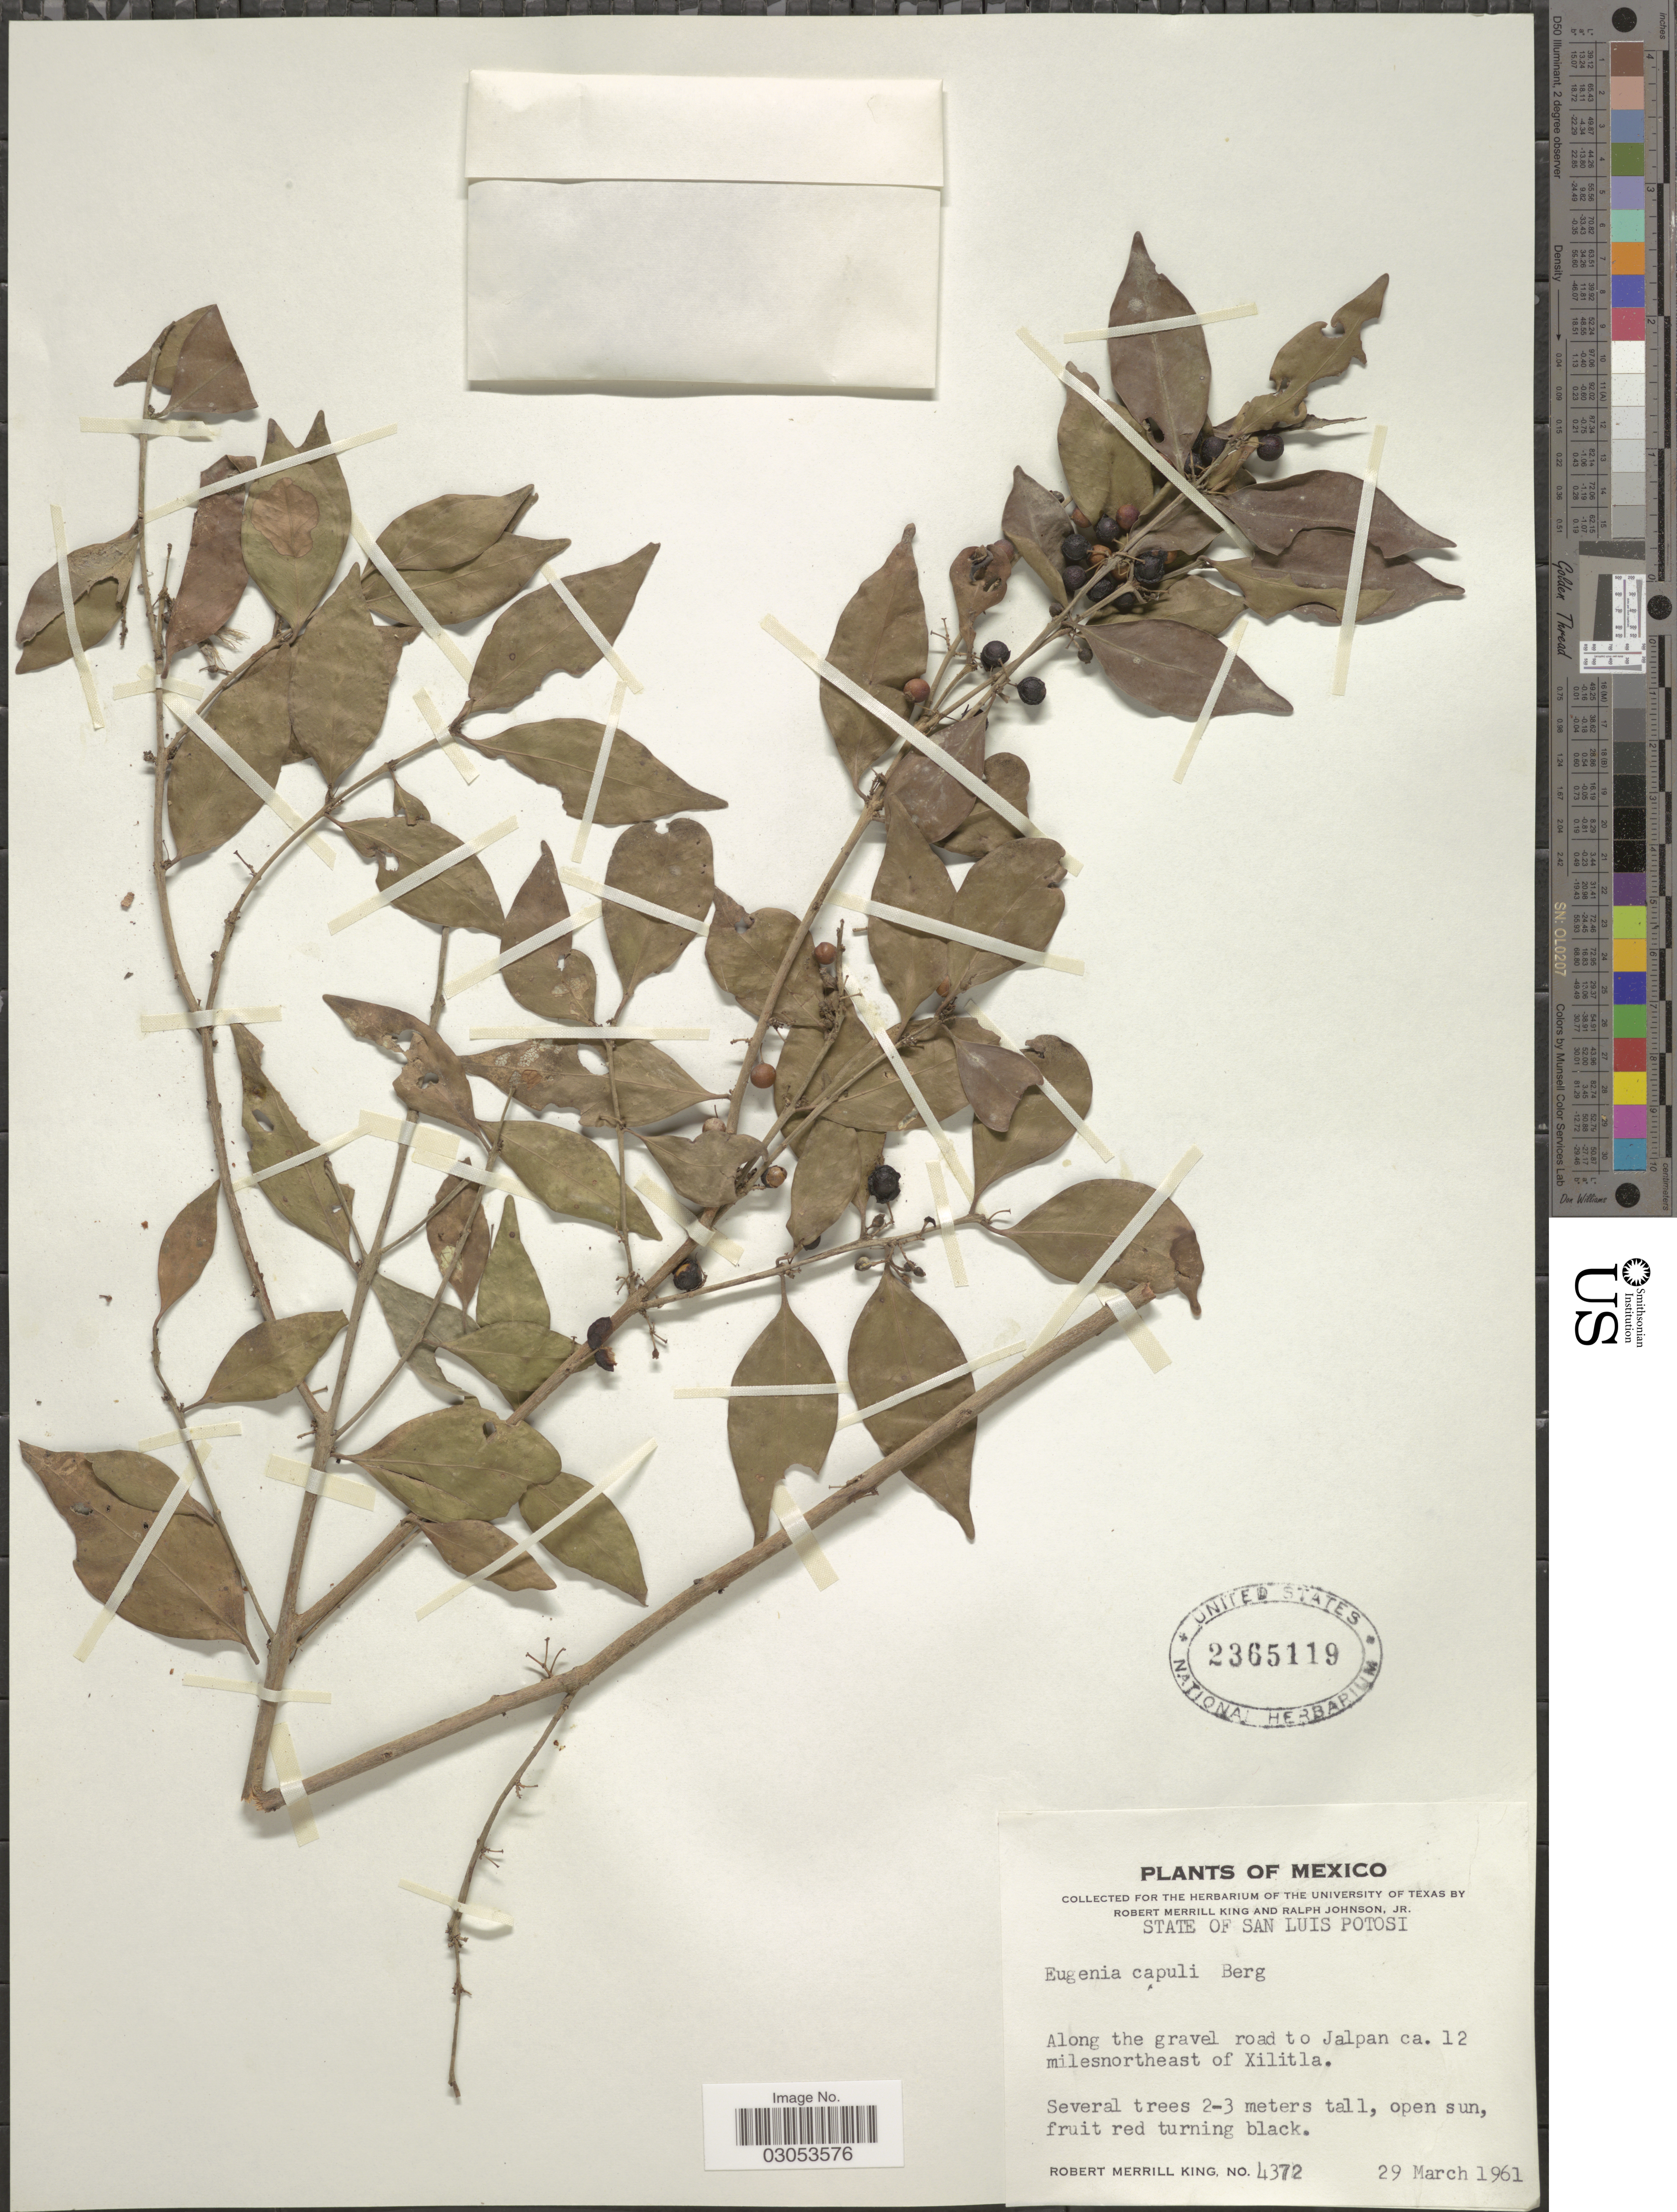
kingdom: Plantae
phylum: Tracheophyta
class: Magnoliopsida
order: Myrtales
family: Myrtaceae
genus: Eugenia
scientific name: Eugenia capuli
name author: (Schltdl. & Cham.) Hook. & Arn.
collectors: R. M. King & R. Johnson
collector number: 4372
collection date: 1961-03-29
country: Mexico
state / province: San Luis Potosí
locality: State of San Luis Potosi. Along the gravel road to Jalpan ca. 12 miles northeast of Xilitla.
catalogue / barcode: US 2365119